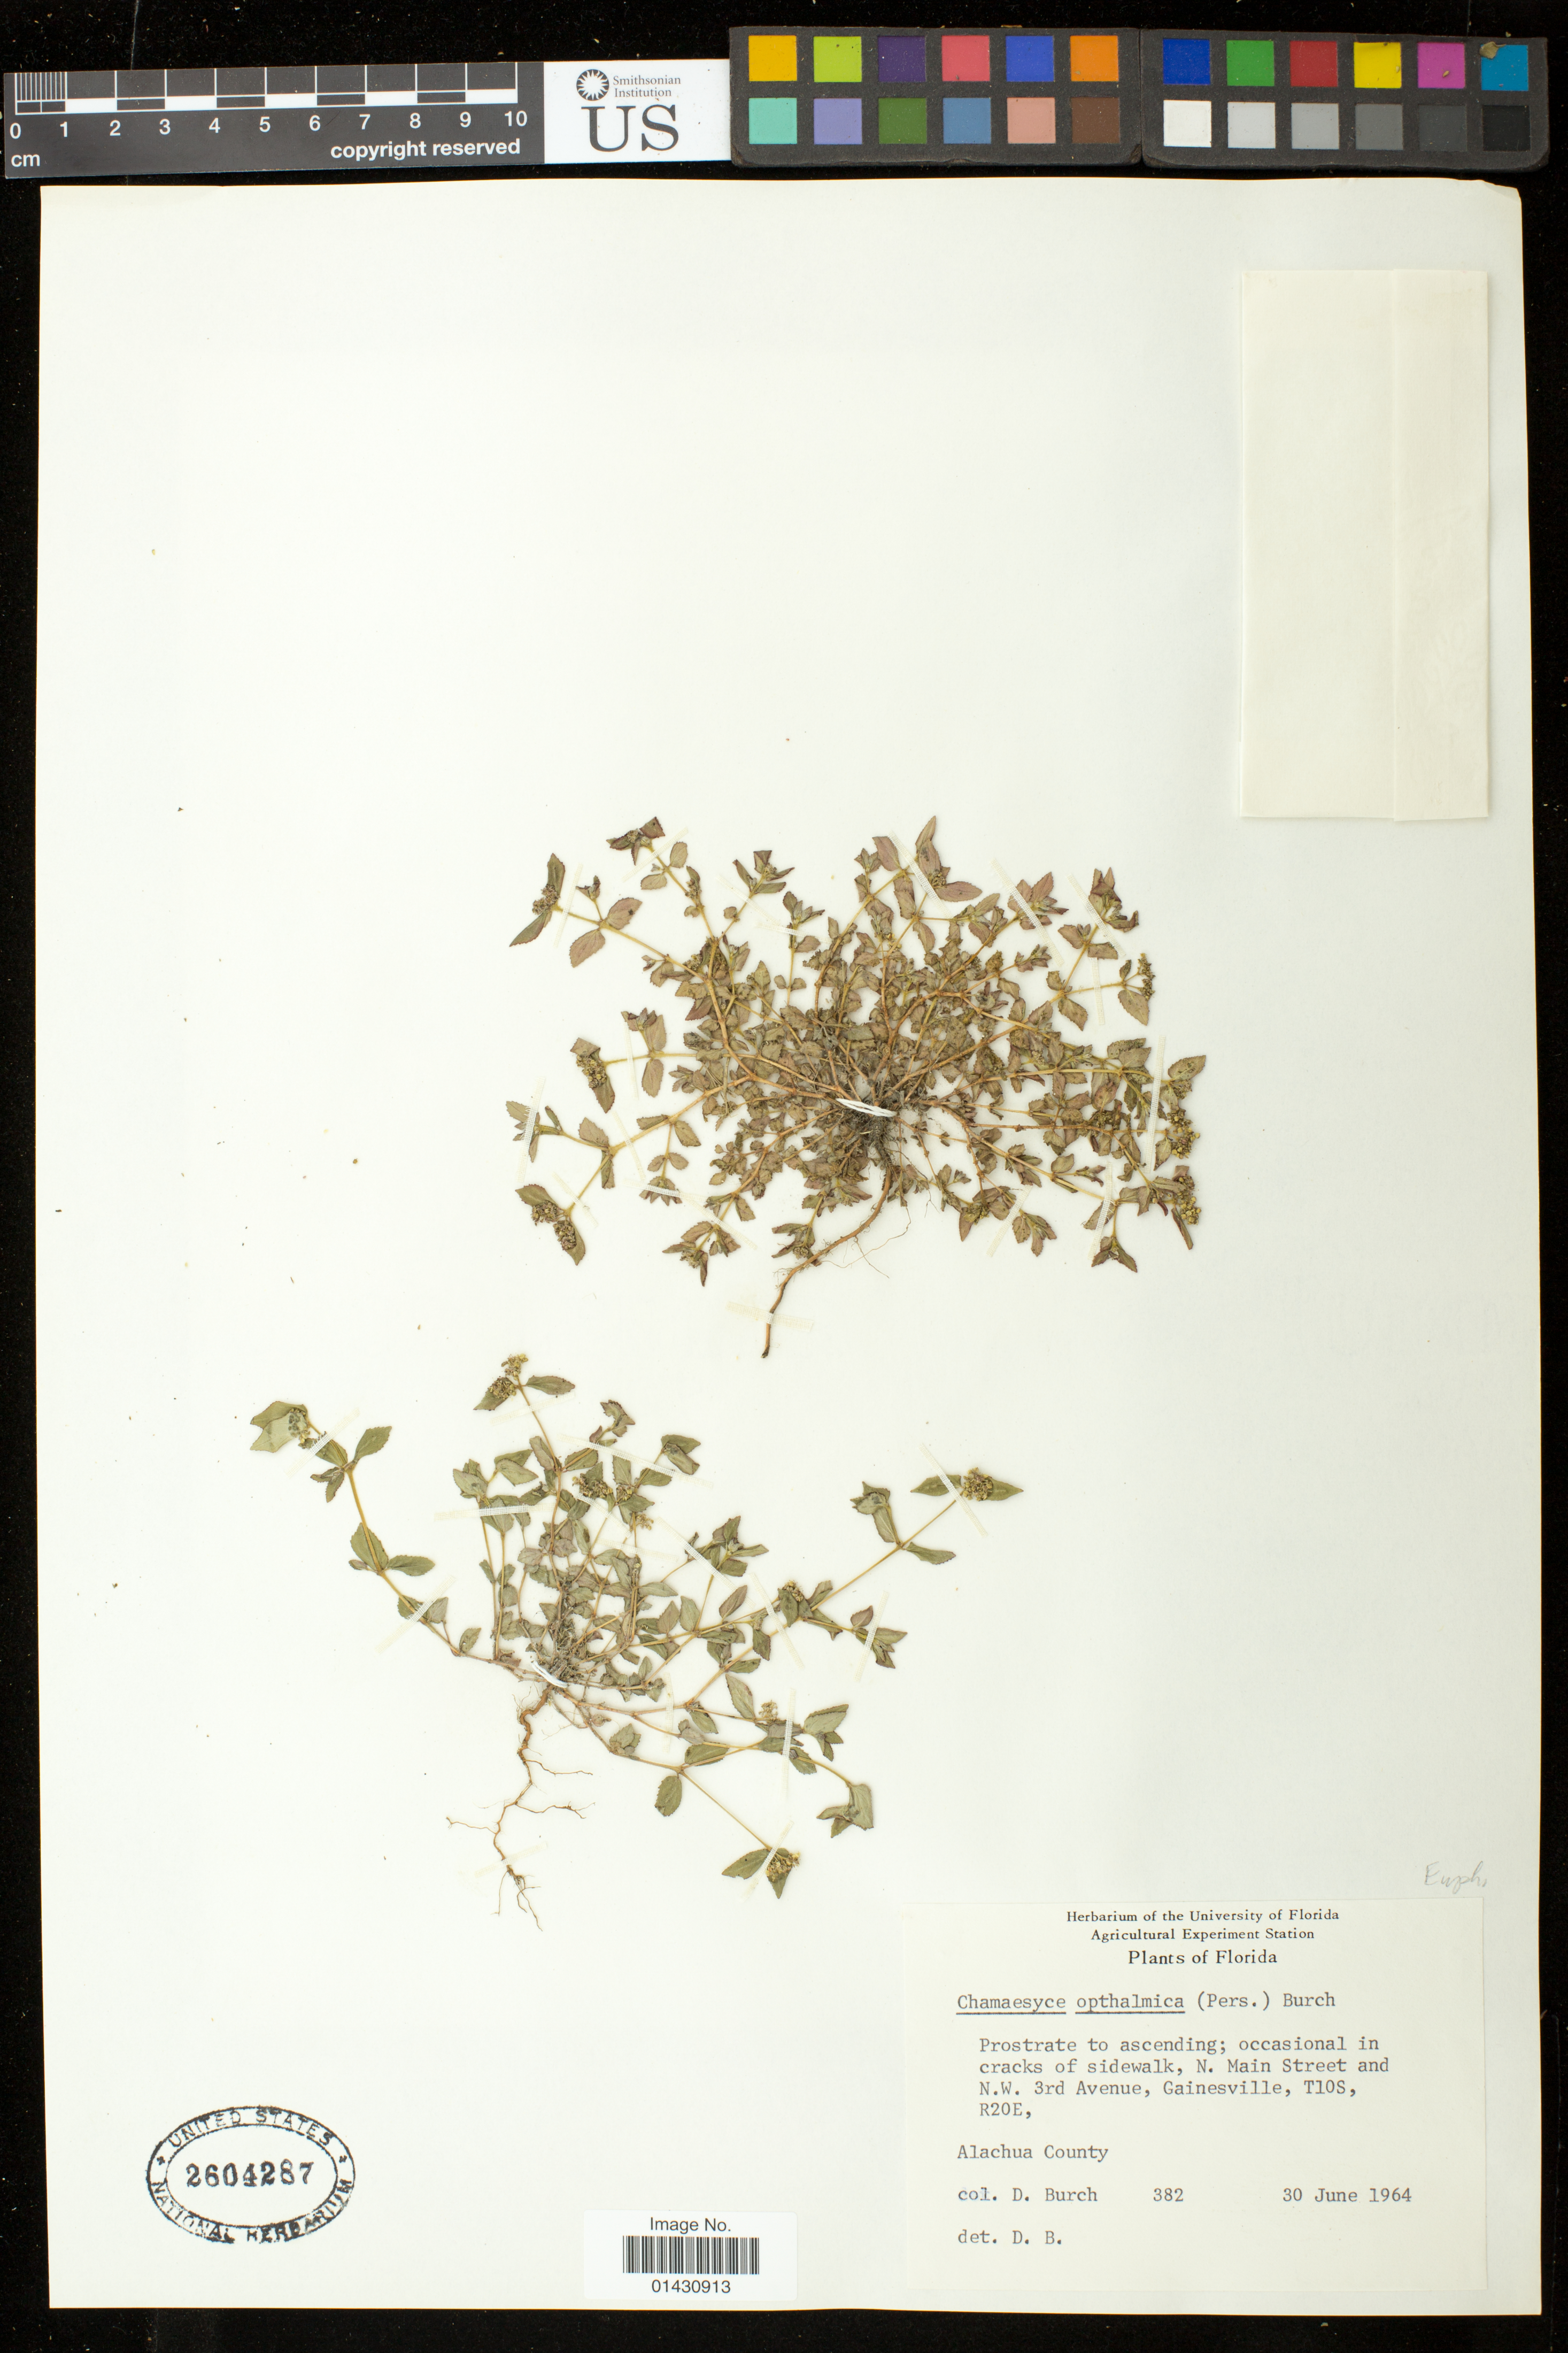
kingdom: Plantae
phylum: Tracheophyta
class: Magnoliopsida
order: Malpighiales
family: Euphorbiaceae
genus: Euphorbia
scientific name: Euphorbia ophthalmica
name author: Pers.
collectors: D. Burch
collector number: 382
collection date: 1964-06-30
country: United States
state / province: Florida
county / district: Alachua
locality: N. Main Street and N.W. 3rd Avenue, Gainesville, T10S, R20E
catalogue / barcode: US 2604287